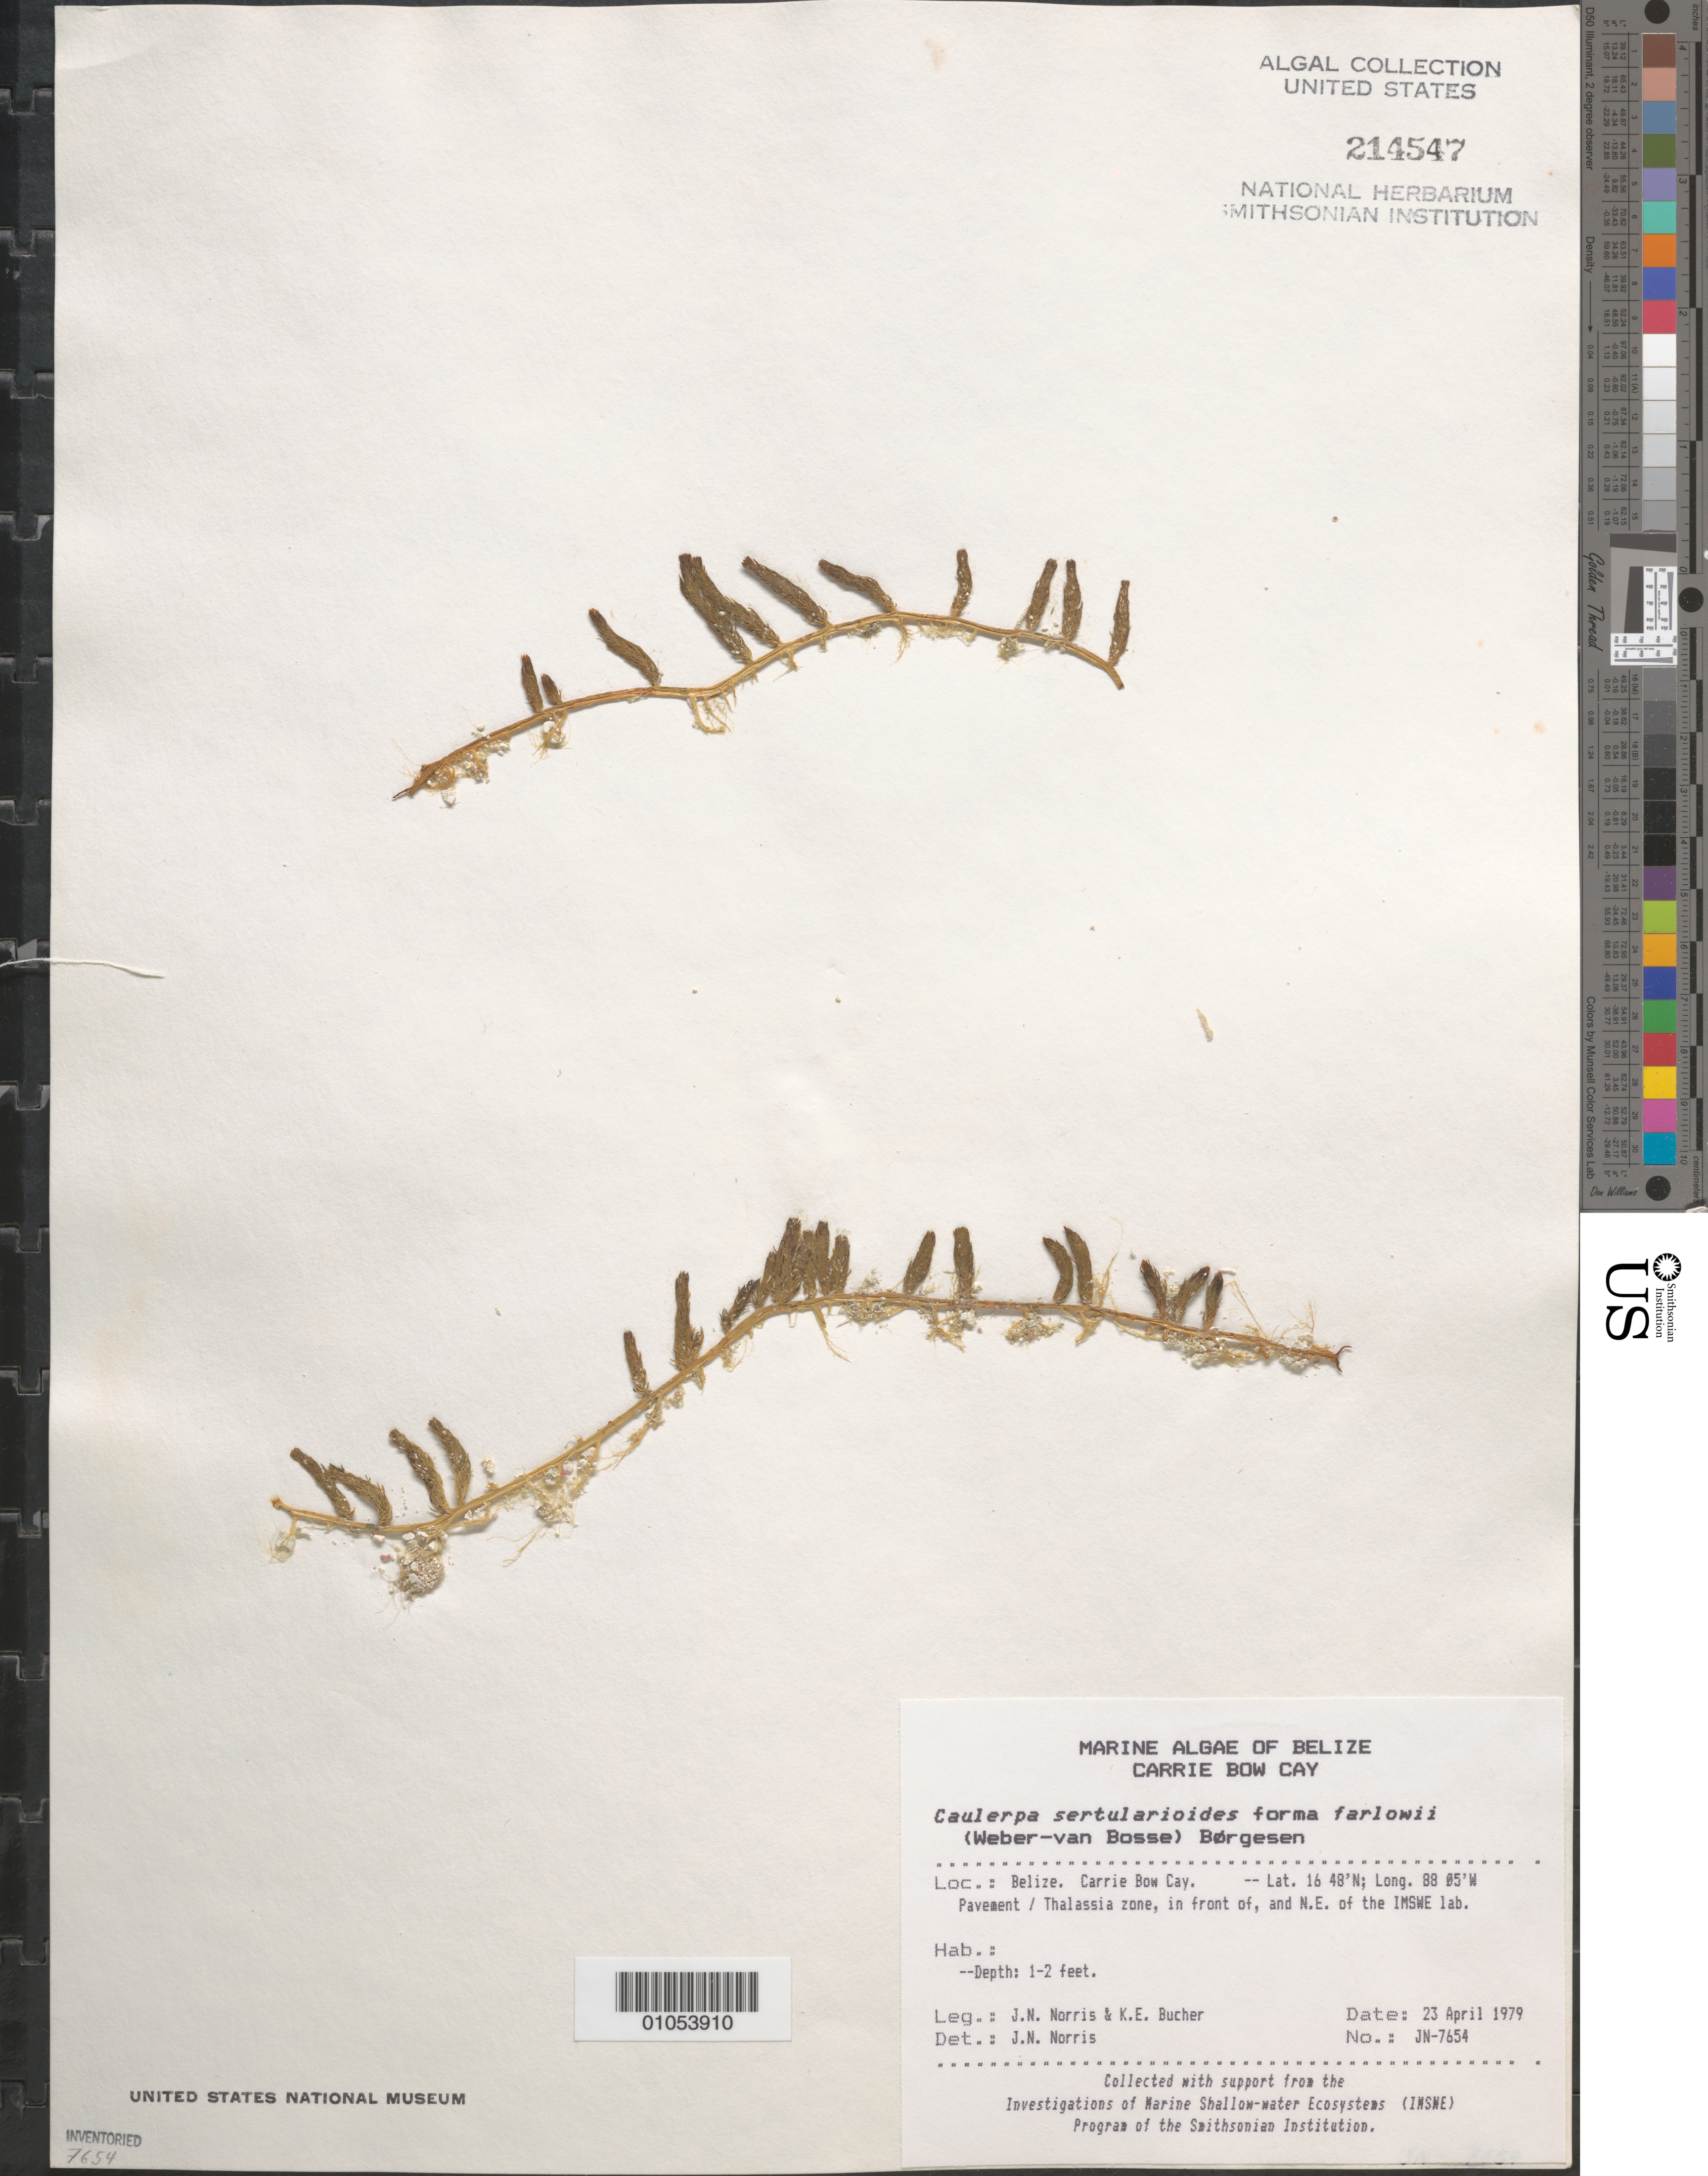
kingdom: Plantae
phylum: Chlorophyta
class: Ulvophyceae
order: Bryopsidales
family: Caulerpaceae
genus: Caulerpa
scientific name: Caulerpa sertularioides f. farlowii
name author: (Weber Bosse) Børgesen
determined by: Norris, James N.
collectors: J. N. Norris & K. E. Bucher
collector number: JN-7654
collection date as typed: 23 Apr 1979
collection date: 1979-04-23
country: Belize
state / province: Stann Creek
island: Carrie Bow Cay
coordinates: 16 48'N, 88 05'W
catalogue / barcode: US 214547